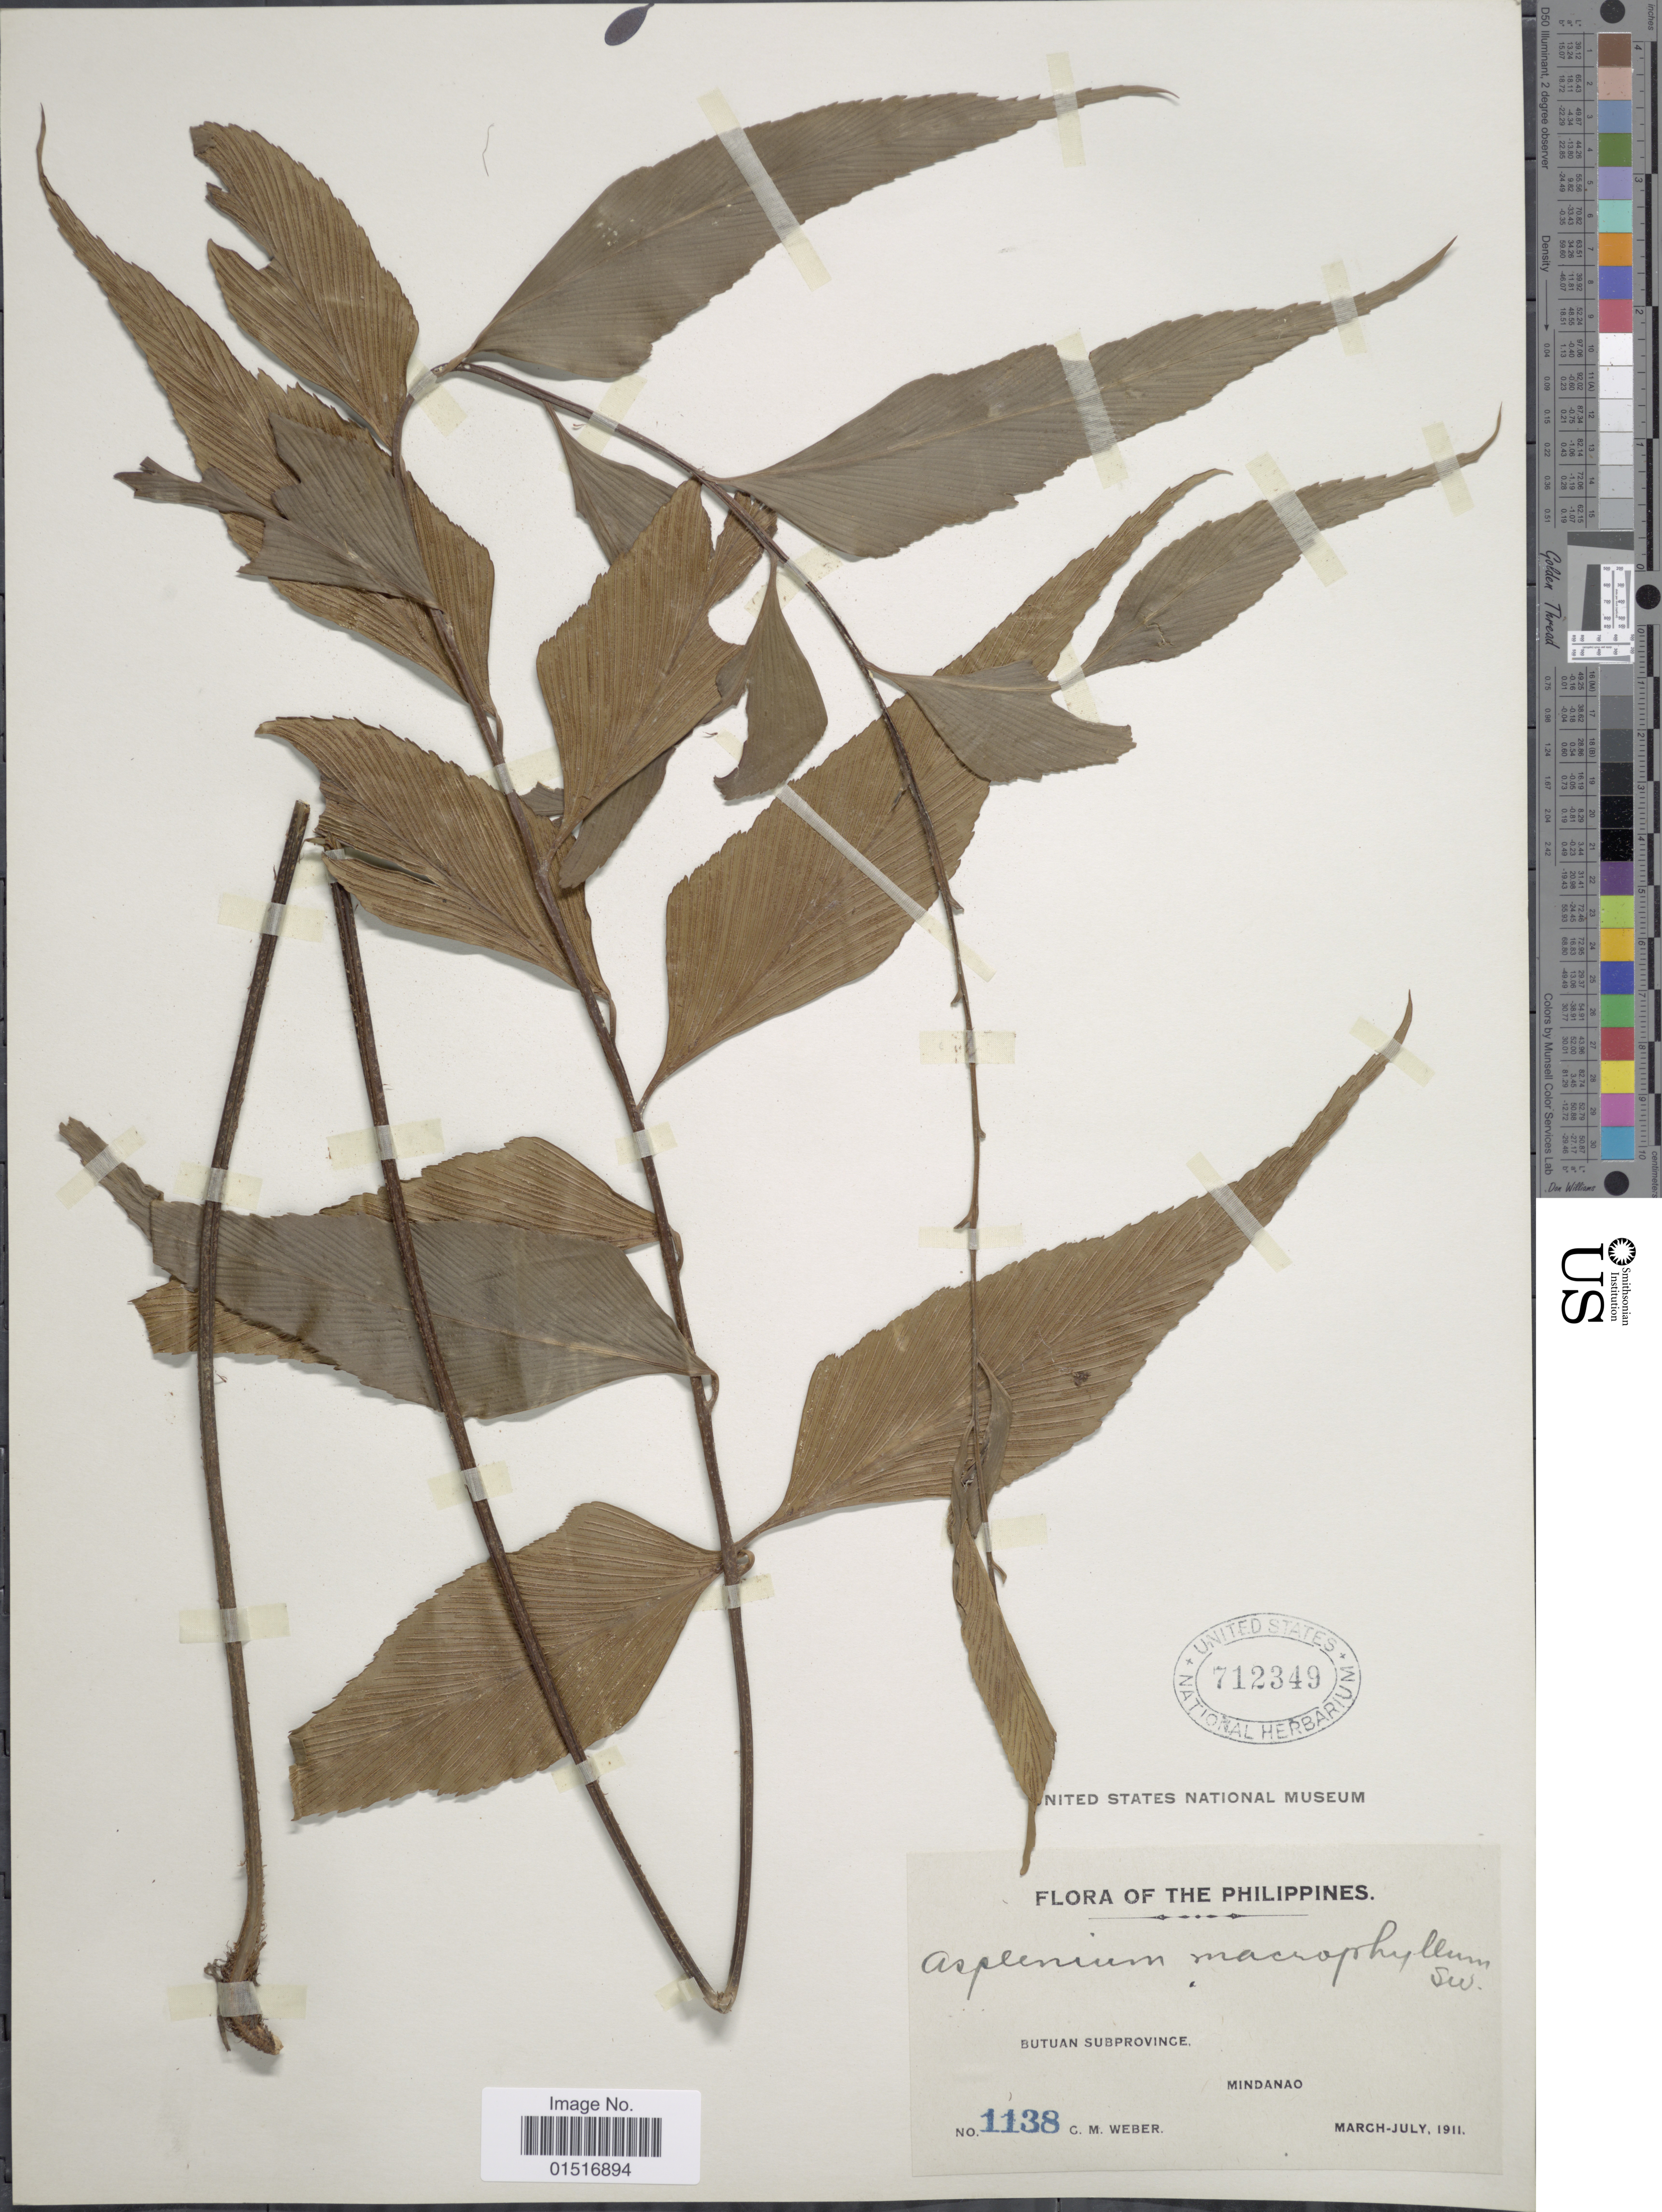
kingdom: Plantae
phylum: Tracheophyta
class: Polypodiopsida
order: Polypodiales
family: Aspleniaceae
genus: Asplenium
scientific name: Asplenium polyodon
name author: G. Forst.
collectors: C. M. Weber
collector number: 1138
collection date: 1911-03/1911-07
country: Philippines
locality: Butuan province. Mindanao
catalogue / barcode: US 712349